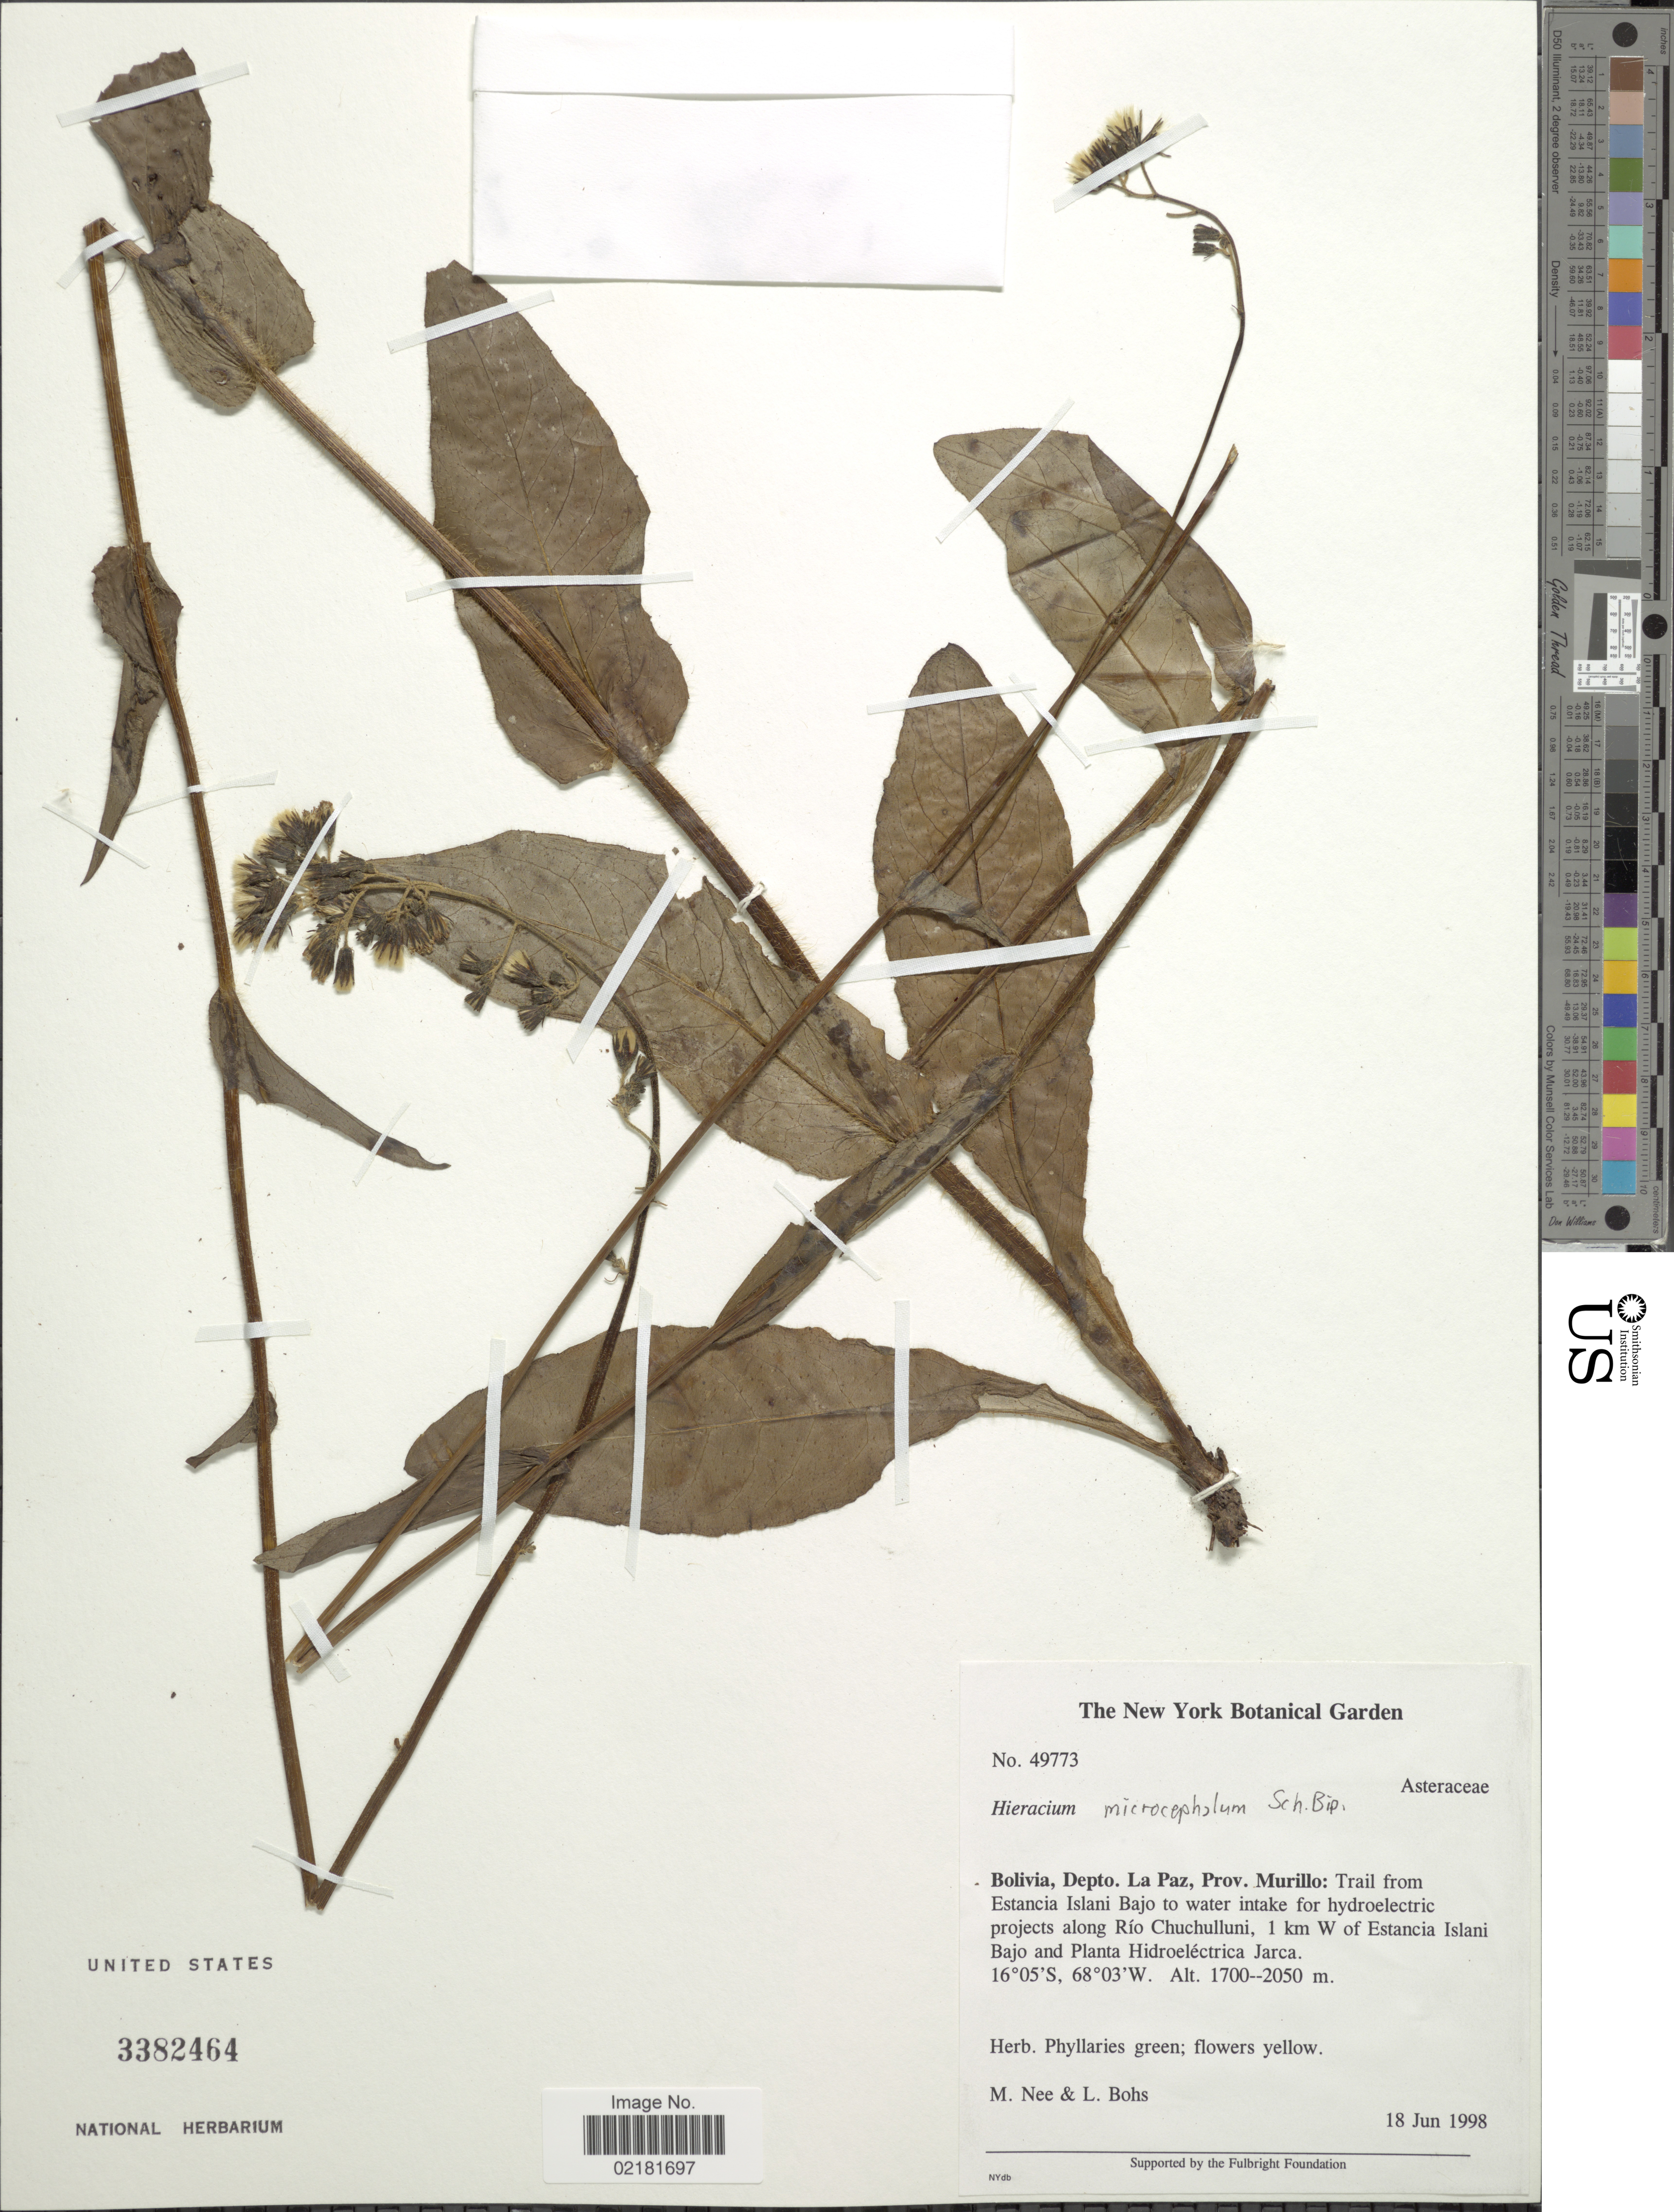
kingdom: Plantae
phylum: Tracheophyta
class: Magnoliopsida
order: Asterales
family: Asteraceae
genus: Hieracium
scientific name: Hieracium leptocephalum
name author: Benth.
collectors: M. Nee & L. A. Bohs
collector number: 49773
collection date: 1998-06-18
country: Bolivia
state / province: La Paz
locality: Prov. Murillo: Trail from Estancia Islani Bajo to water intake for hydroelectric projects along Rio Chuchulluni, 1 km W of Estancia Islani Bajo and Planta Hidroelectrica Jarca.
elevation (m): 1700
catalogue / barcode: US 3382464